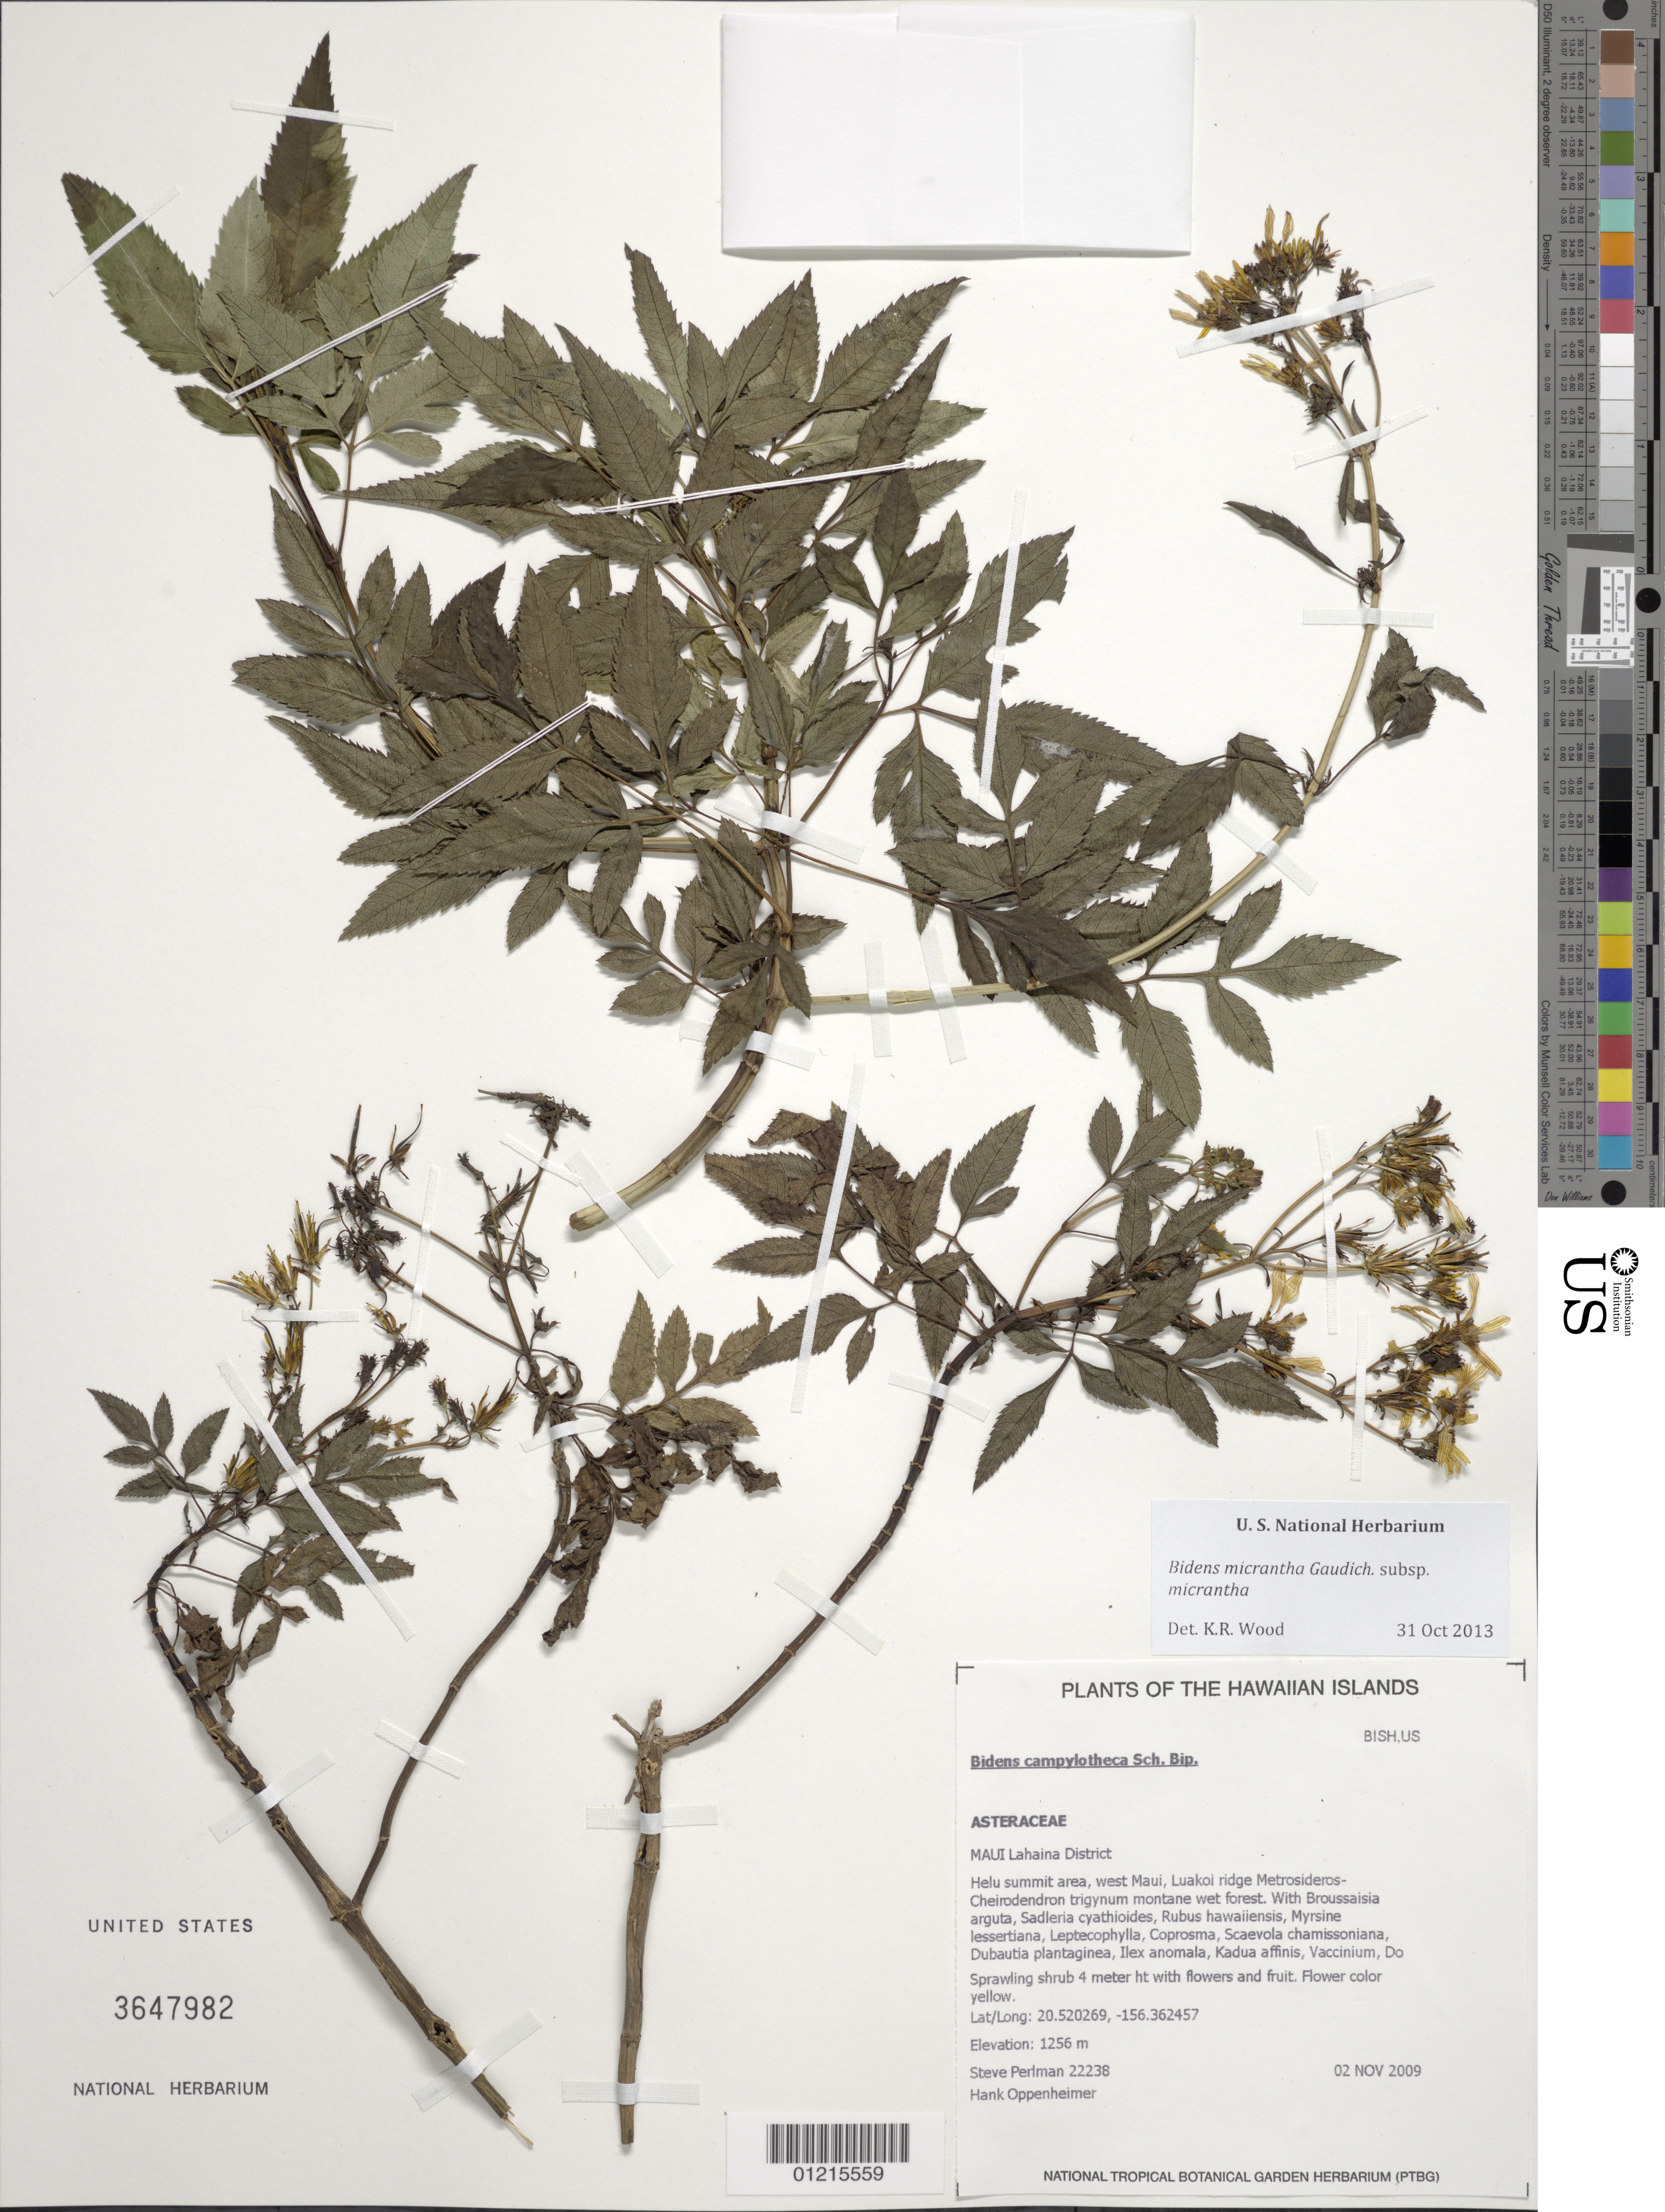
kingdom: Plantae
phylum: Tracheophyta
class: Magnoliopsida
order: Asterales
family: Asteraceae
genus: Bidens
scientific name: Bidens micrantha subsp. micrantha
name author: Gaudich. ex Cass.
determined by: Wood, Kenneth R.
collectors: S. P. Perlman & H. L. Oppenheimer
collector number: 22238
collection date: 2009-11-02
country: United States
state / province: Hawaii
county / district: Maui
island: Maui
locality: West Maui, Lahaina District, Helu summit area, Luakoi ridge.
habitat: Montane wet forest.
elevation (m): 1256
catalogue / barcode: US 3647982